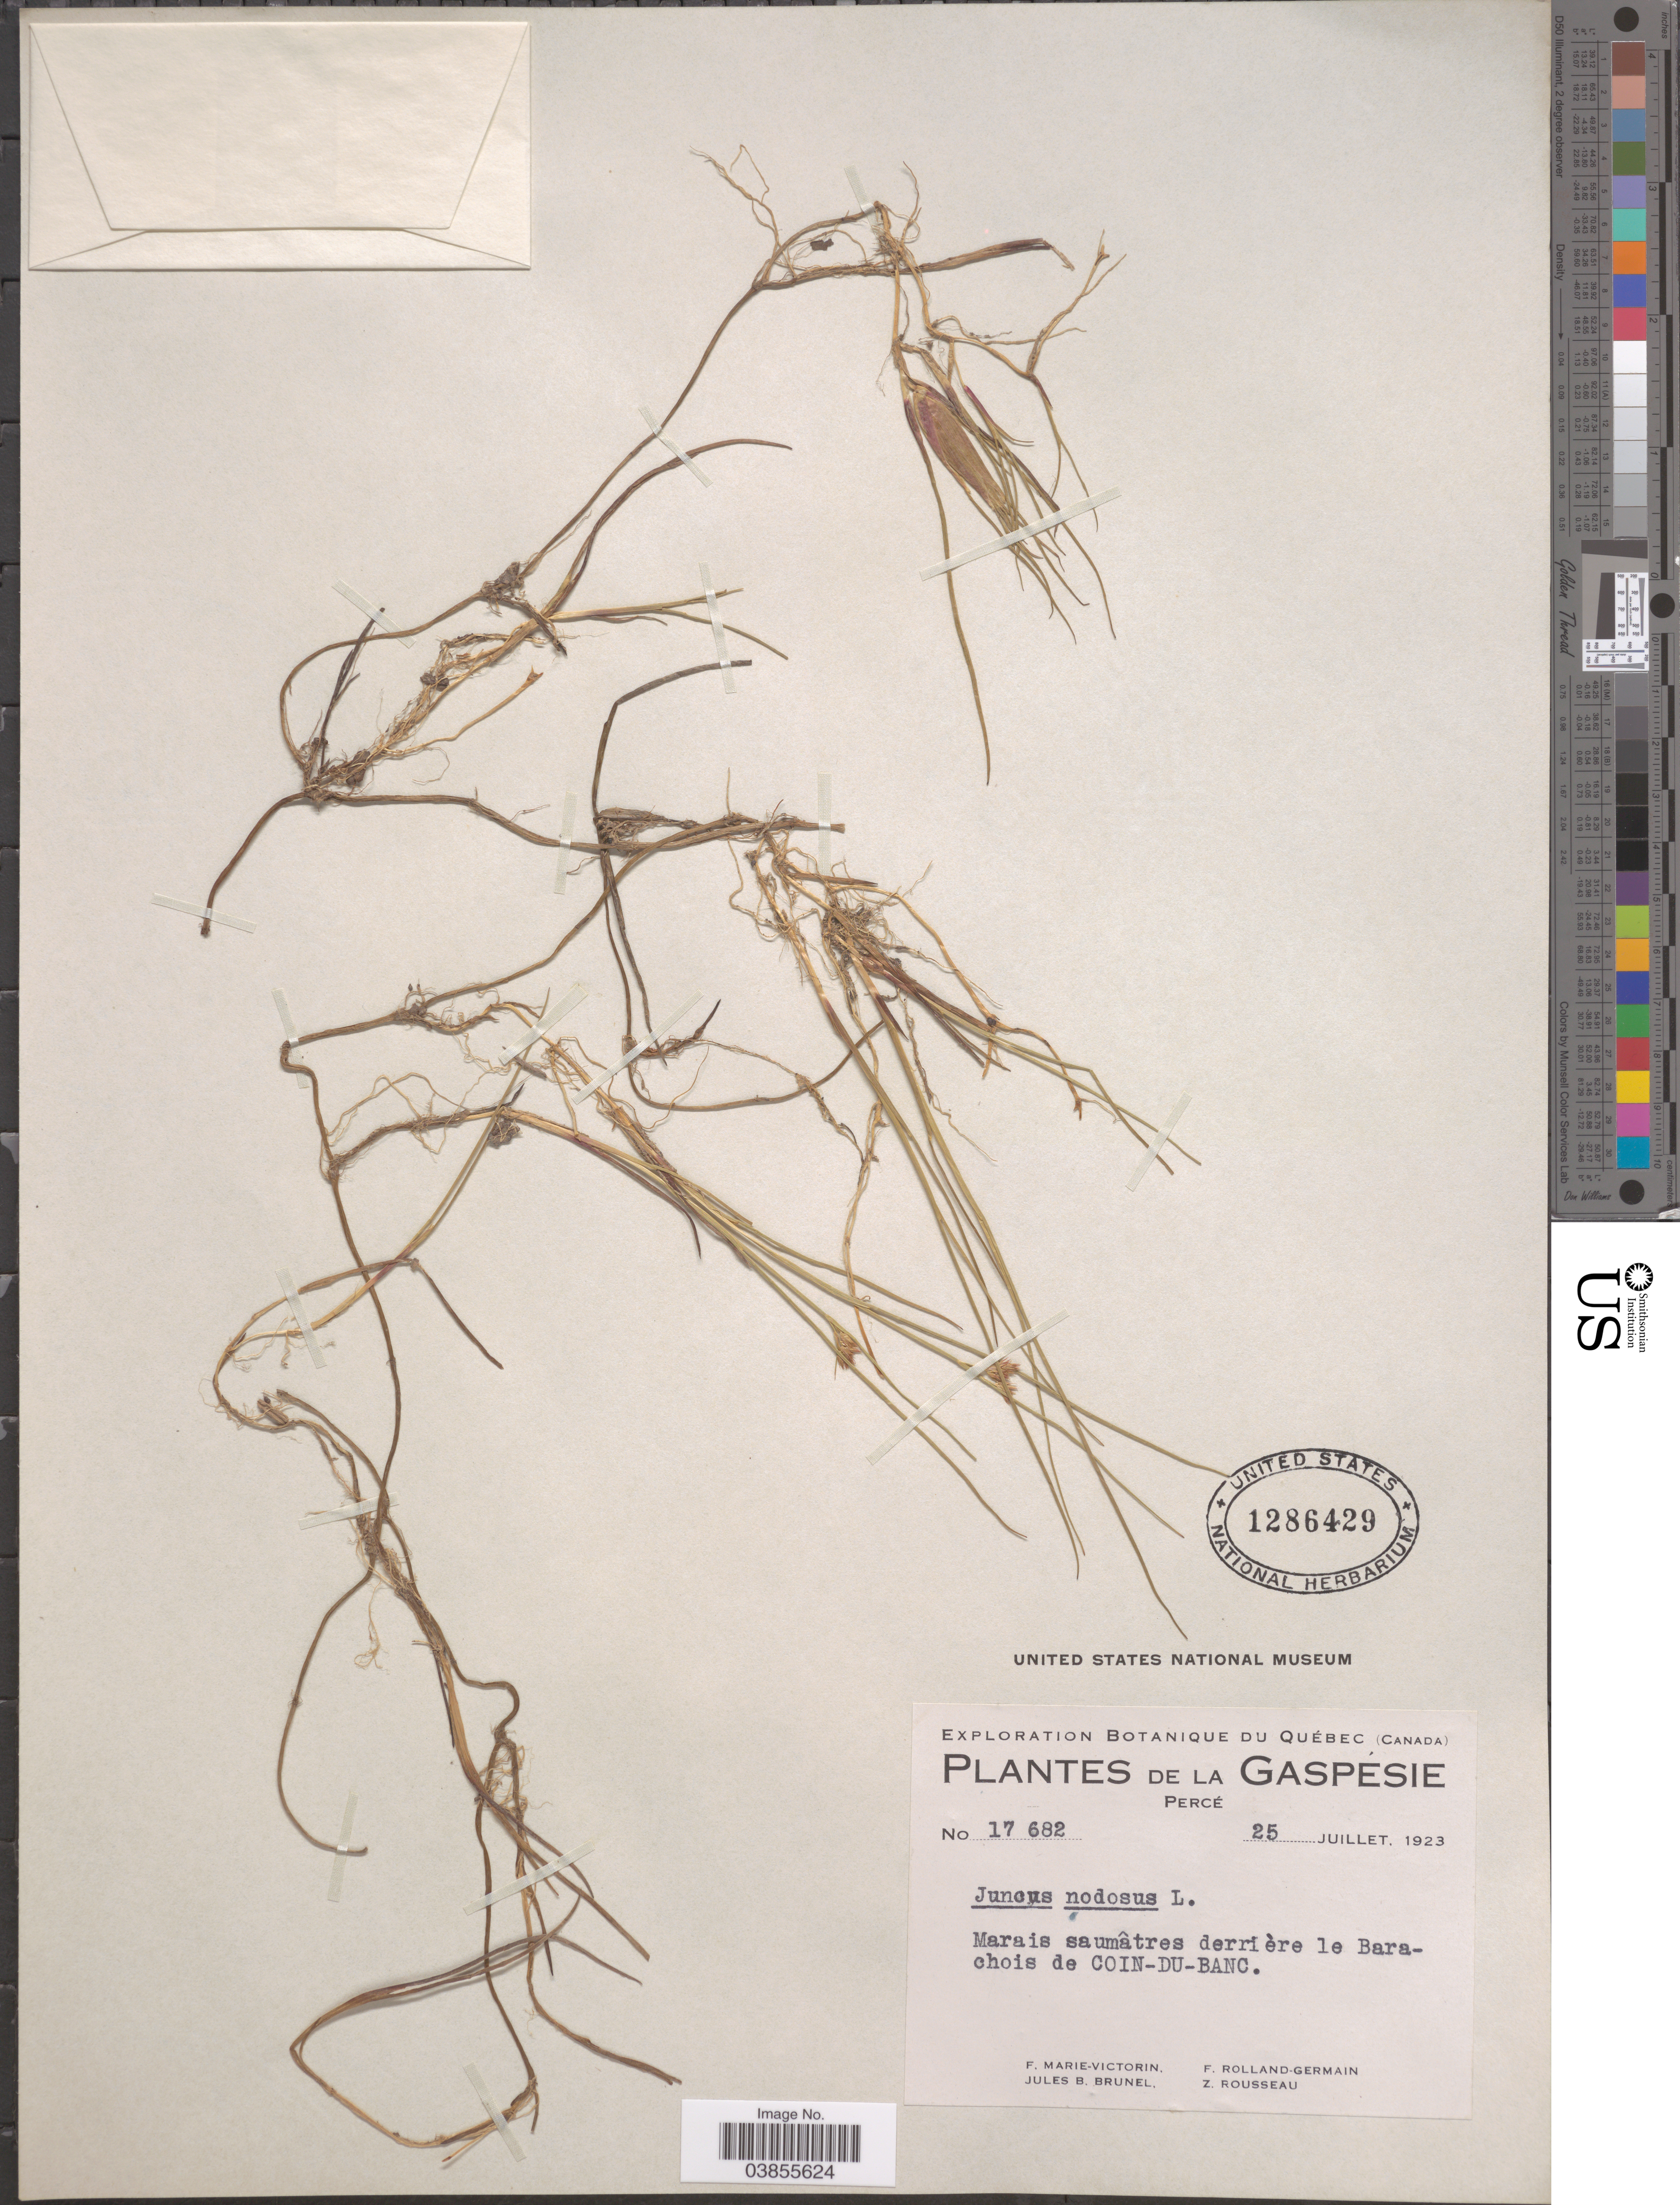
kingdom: Plantae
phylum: Tracheophyta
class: Liliopsida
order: Poales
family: Juncaceae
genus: Juncus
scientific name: Juncus nodosus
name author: L.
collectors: F. Marie-Victorin, J. Brunel, Rolland-Germain & Z. Rousseau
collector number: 17682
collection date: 1923-07-25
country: Canada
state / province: Quebec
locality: Percé Gaspésie. Marais saumâtres derrière le Barachois de Coin-Du-Banc.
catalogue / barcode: US 1286429